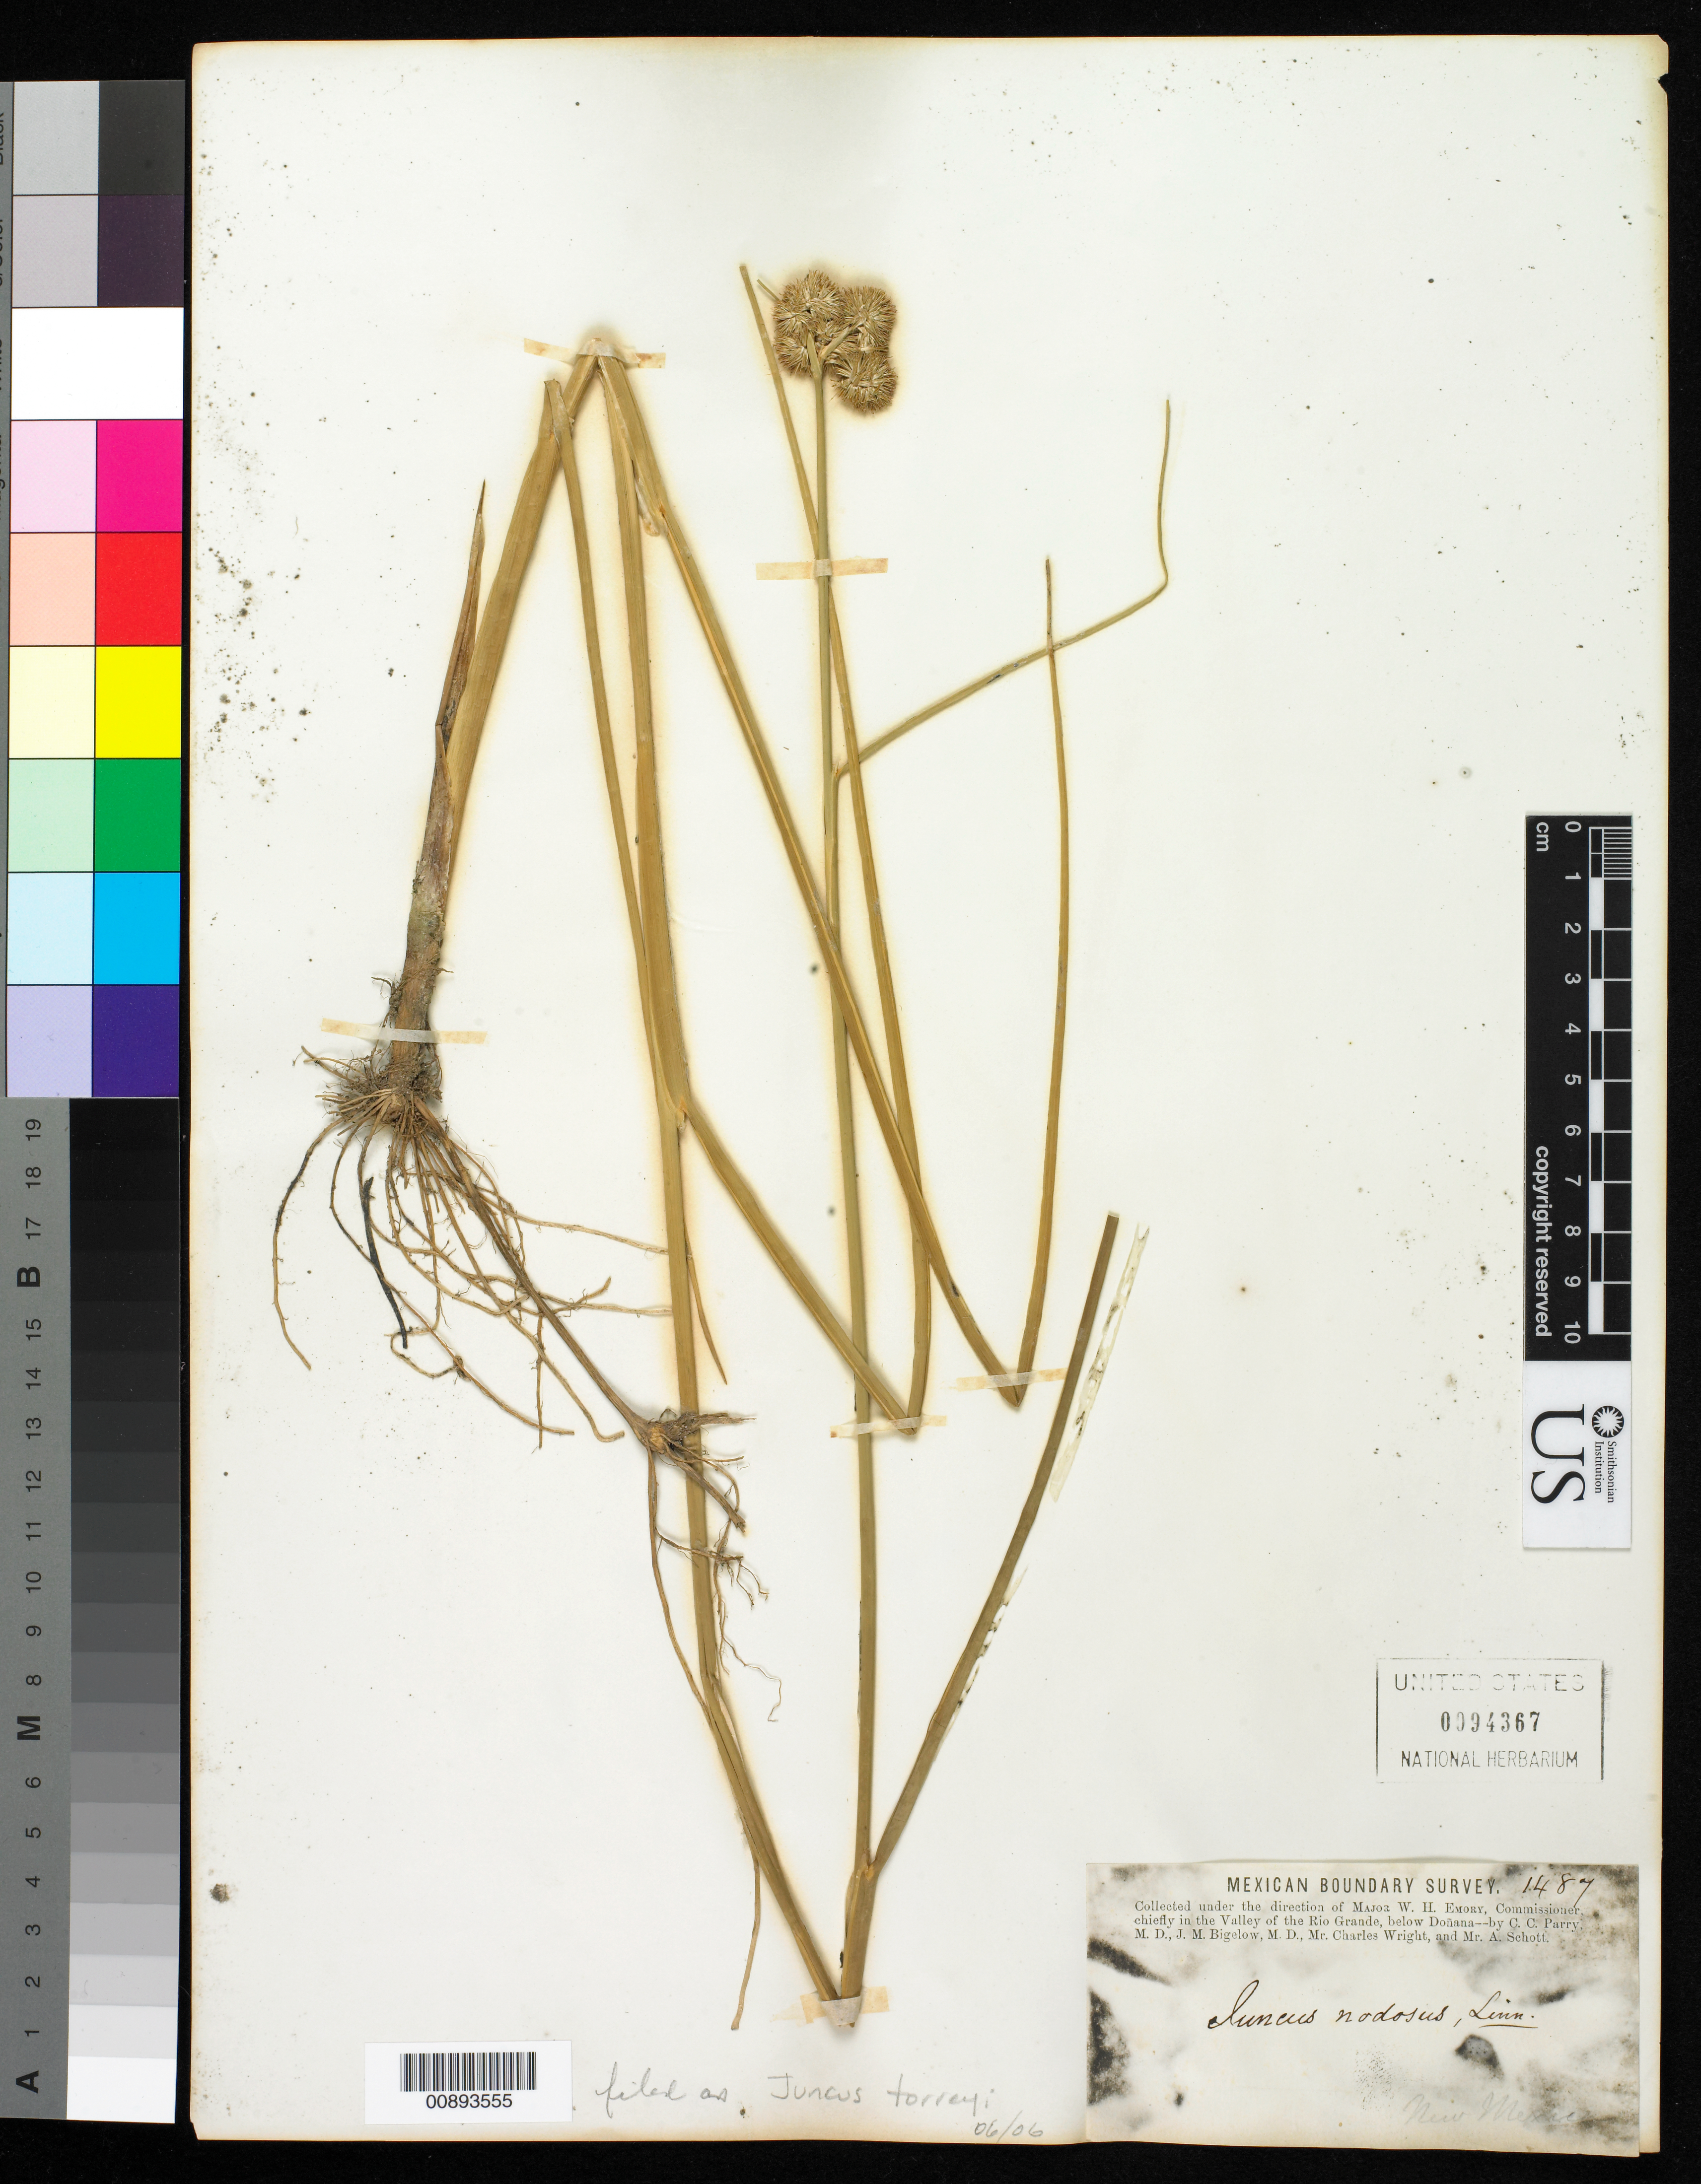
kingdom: Plantae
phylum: Tracheophyta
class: Liliopsida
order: Poales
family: Juncaceae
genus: Juncus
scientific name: Juncus torreyi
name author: Coville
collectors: C. C. Parry, J. M. Bigelow, C. Wright & A. C. V. Schott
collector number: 1487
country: United States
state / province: New Mexico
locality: Valley of the Rio Grande, below Doñana, New Mexico.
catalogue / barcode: US 94367